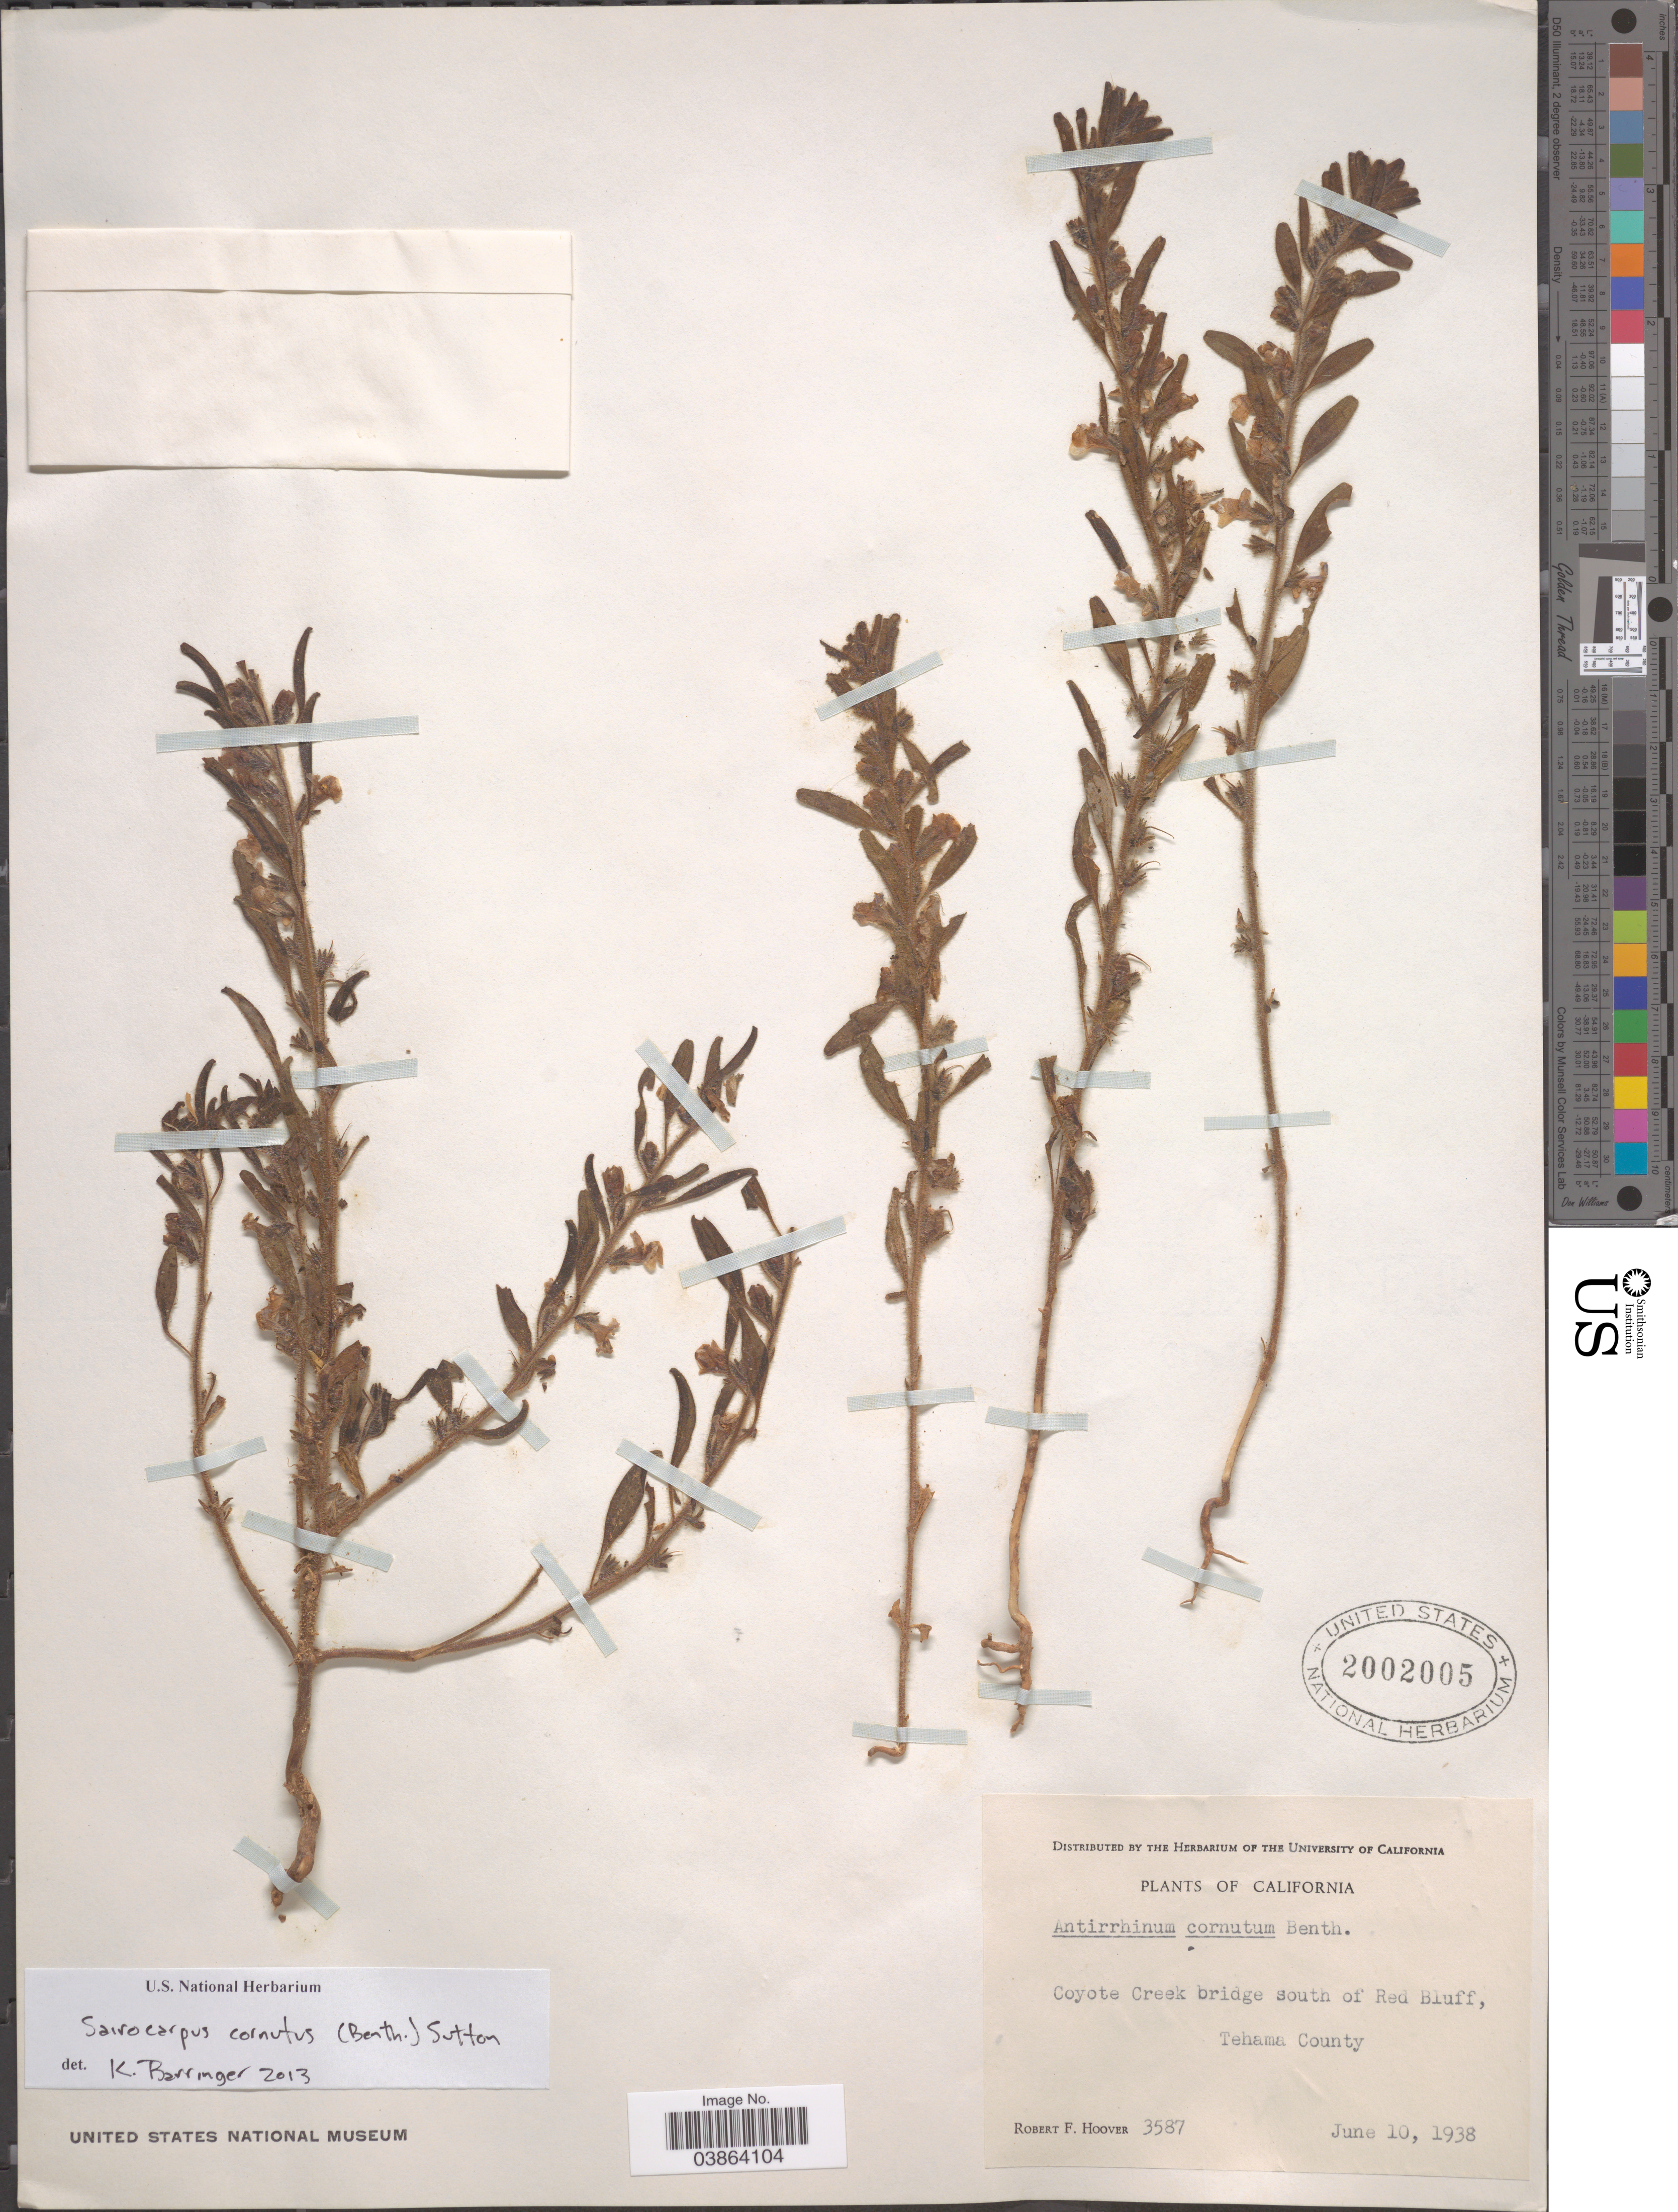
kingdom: Plantae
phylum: Tracheophyta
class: Magnoliopsida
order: Lamiales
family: Plantaginaceae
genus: Sairocarpus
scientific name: Sairocarpus cornutus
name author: (Benth.) D.A. Sutton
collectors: R. F. Hoover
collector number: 3587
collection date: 1938-06-10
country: United States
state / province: California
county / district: Tehama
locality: Coyote Creek bridge south of Red Bluff, Tehama County.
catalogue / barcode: US 2002005